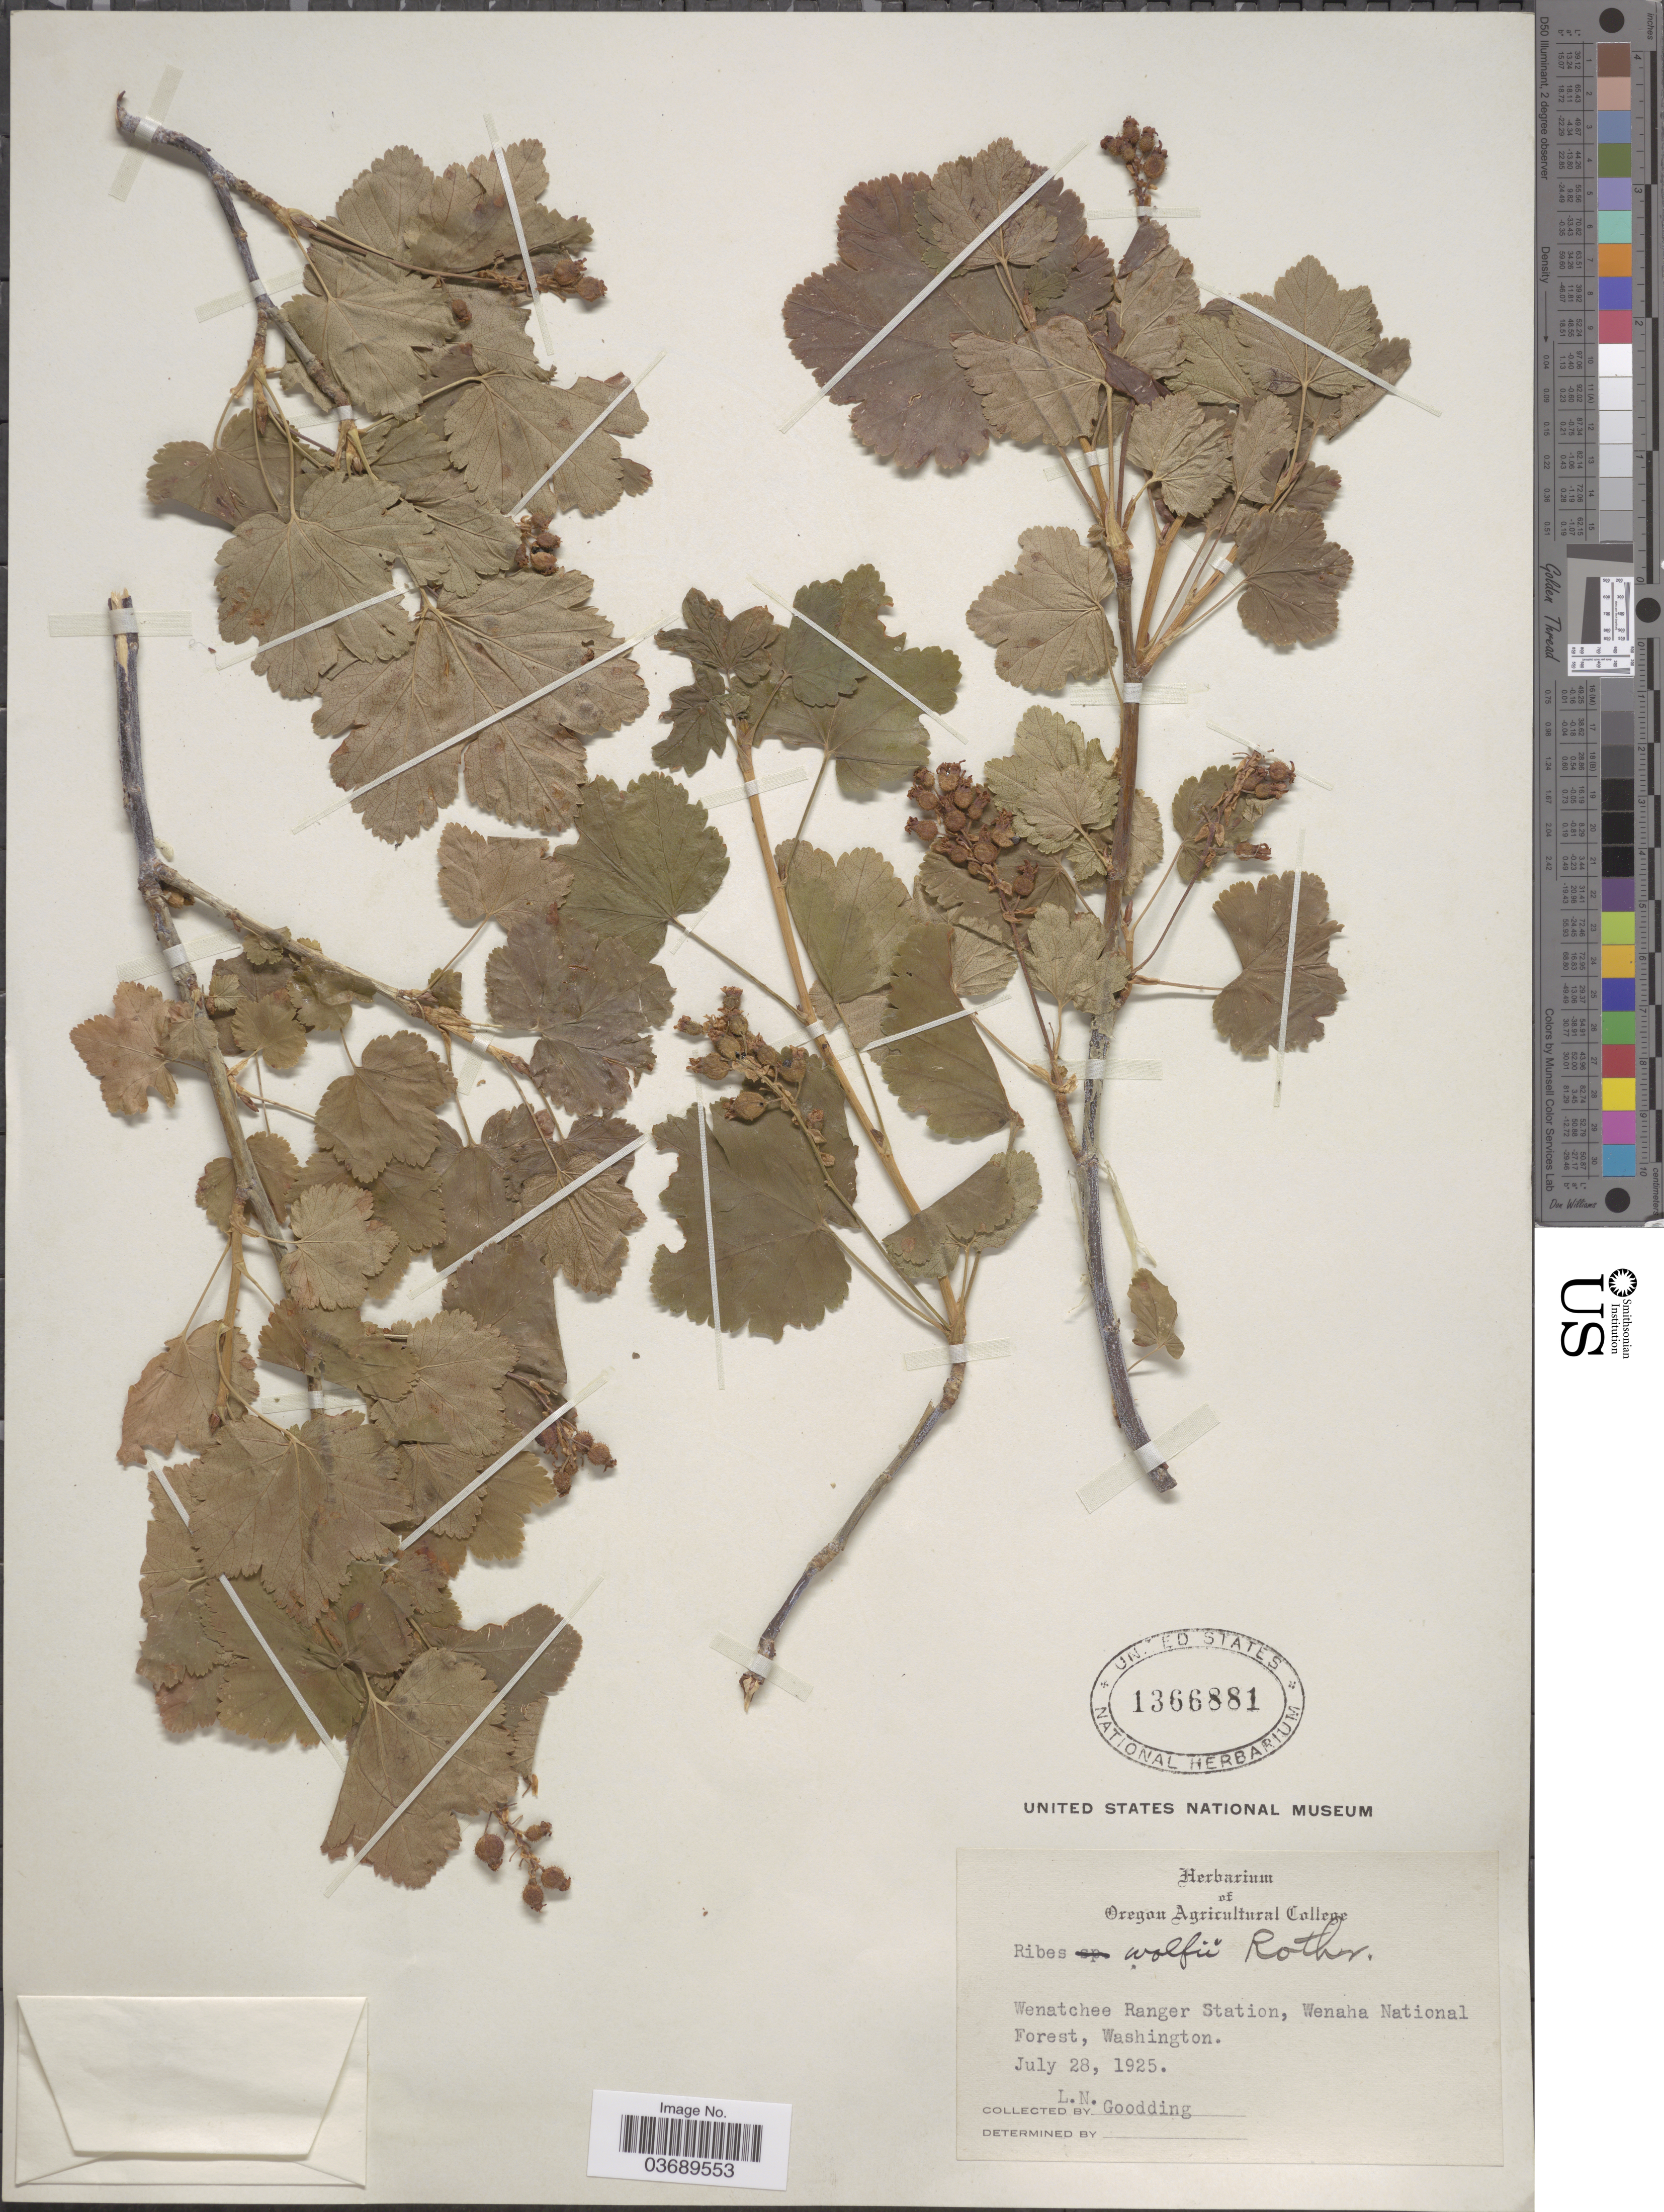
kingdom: Plantae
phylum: Tracheophyta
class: Magnoliopsida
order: Saxifragales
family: Grossulariaceae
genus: Ribes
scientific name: Ribes wolfii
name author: Rothr.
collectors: L. N. Goodding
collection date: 1925-07-28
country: United States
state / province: Washington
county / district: Chelan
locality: Wenatchee Ranger Station, Wenaha National Forest.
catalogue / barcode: US 1366881